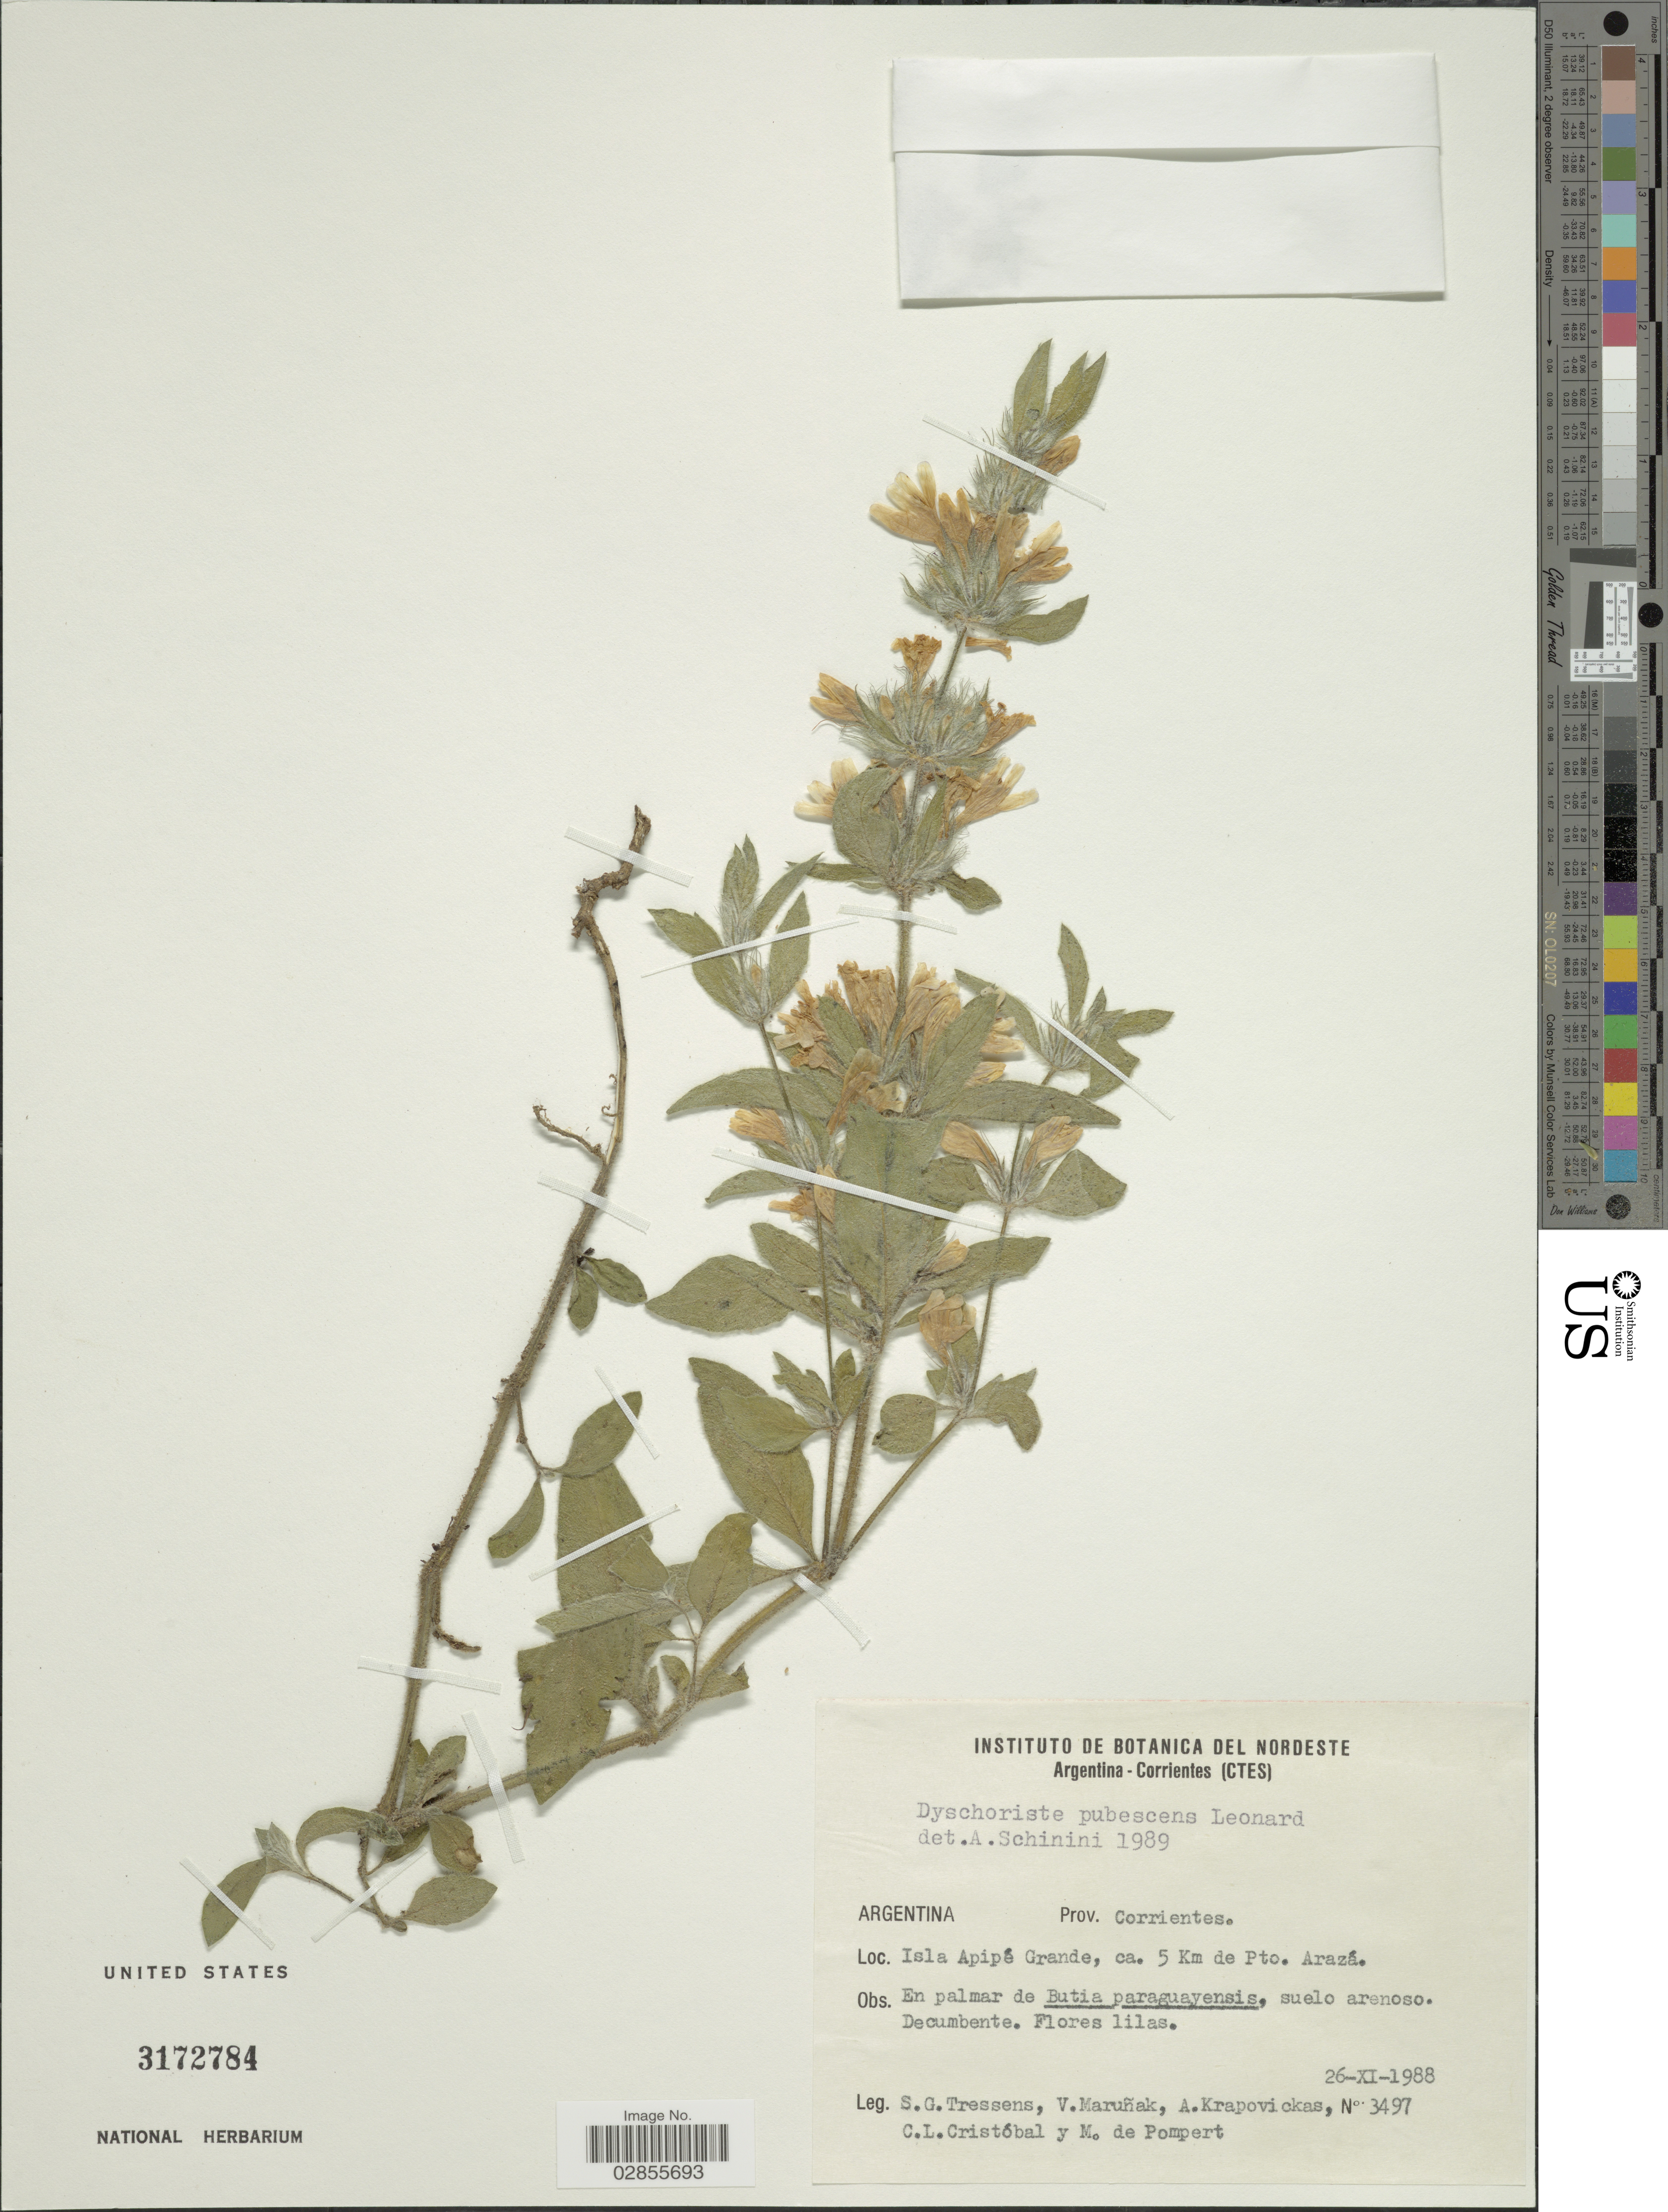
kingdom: Plantae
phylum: Tracheophyta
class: Magnoliopsida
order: Lamiales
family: Acanthaceae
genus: Dyschoriste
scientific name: Dyschoriste hygrophyloides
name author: (Nees) Kuntze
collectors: S. Tressens, V. Maruñak, A. Krapovickas, C. L. Cristóbal & M. de Pompert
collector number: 3497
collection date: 1988-11-26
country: Argentina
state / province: Corrientes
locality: Isla Apipé Grande, ca. 5 Km de Pto. Arazá.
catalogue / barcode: US 3172784